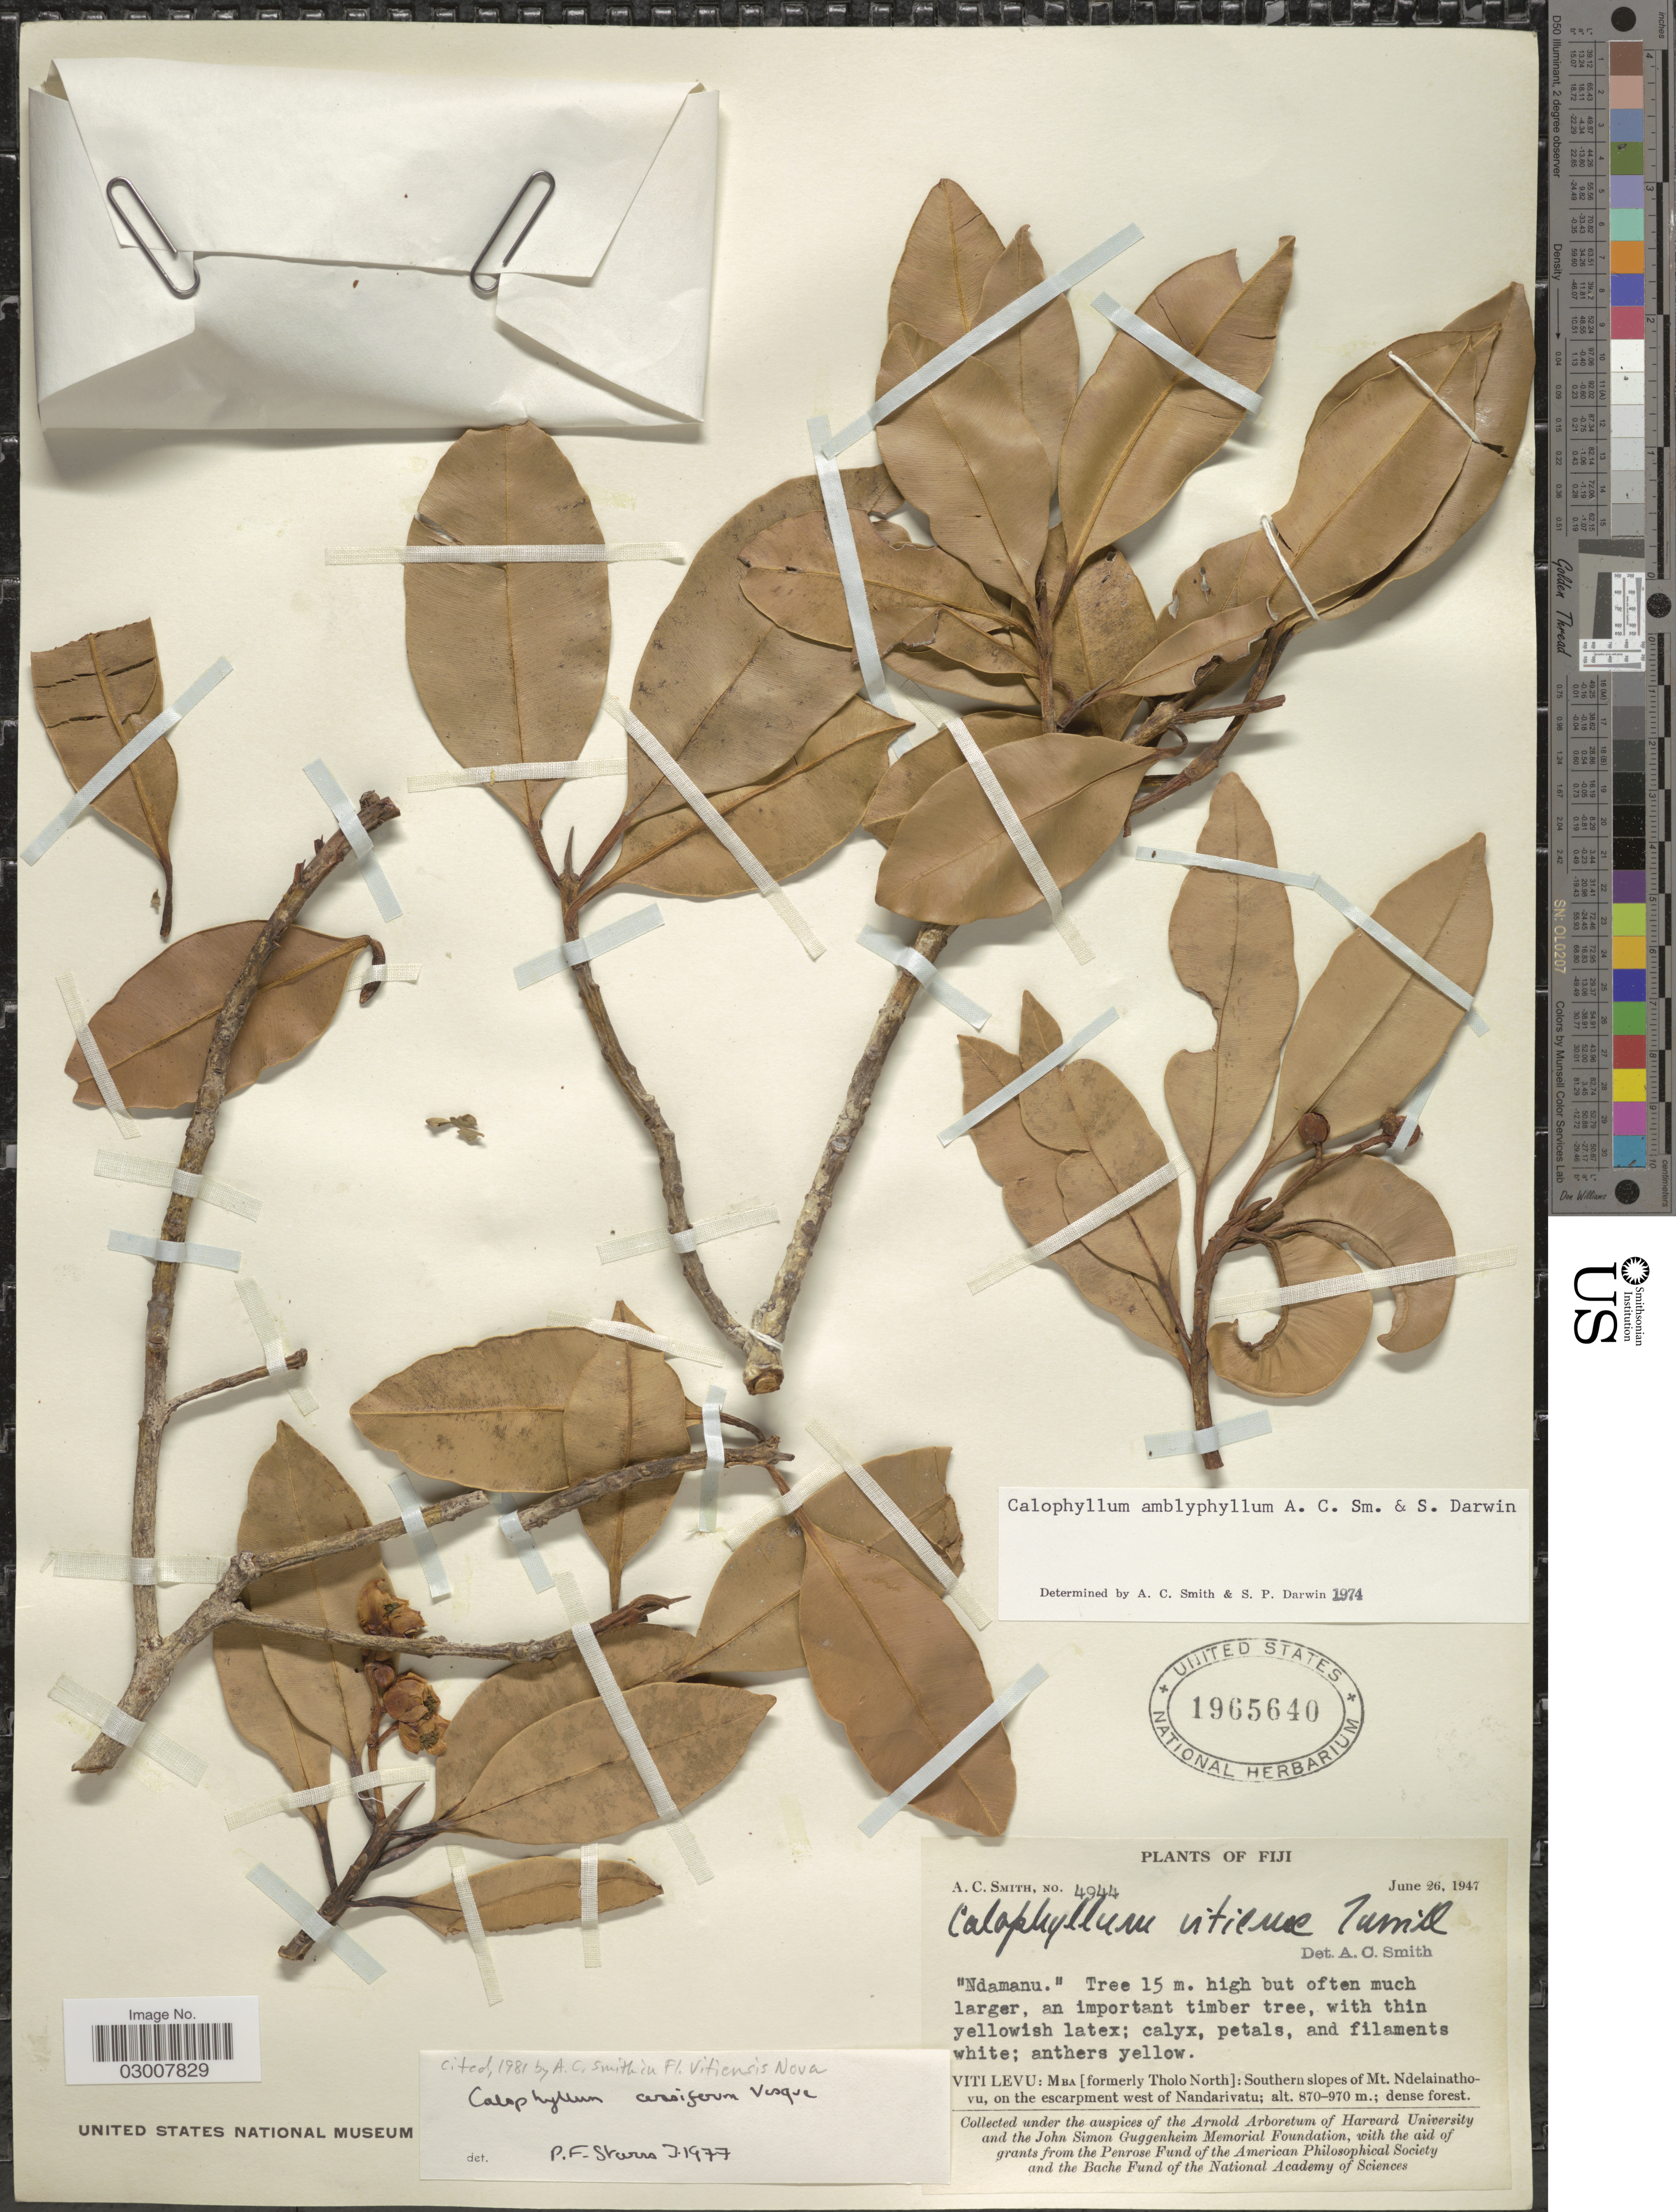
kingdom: Plantae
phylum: Tracheophyta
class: Magnoliopsida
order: Malpighiales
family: Calophyllaceae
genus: Calophyllum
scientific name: Calophyllum cerasiferum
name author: Vesque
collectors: A. C. Smith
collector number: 4944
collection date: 1947-06-26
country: Fiji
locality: Viti Levu: Mba [formerly Tholo North]: Southern slopes of Mt. Ndelainathovu, on the escarpment west of Nandarivatu.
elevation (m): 870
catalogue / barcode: US 1965640